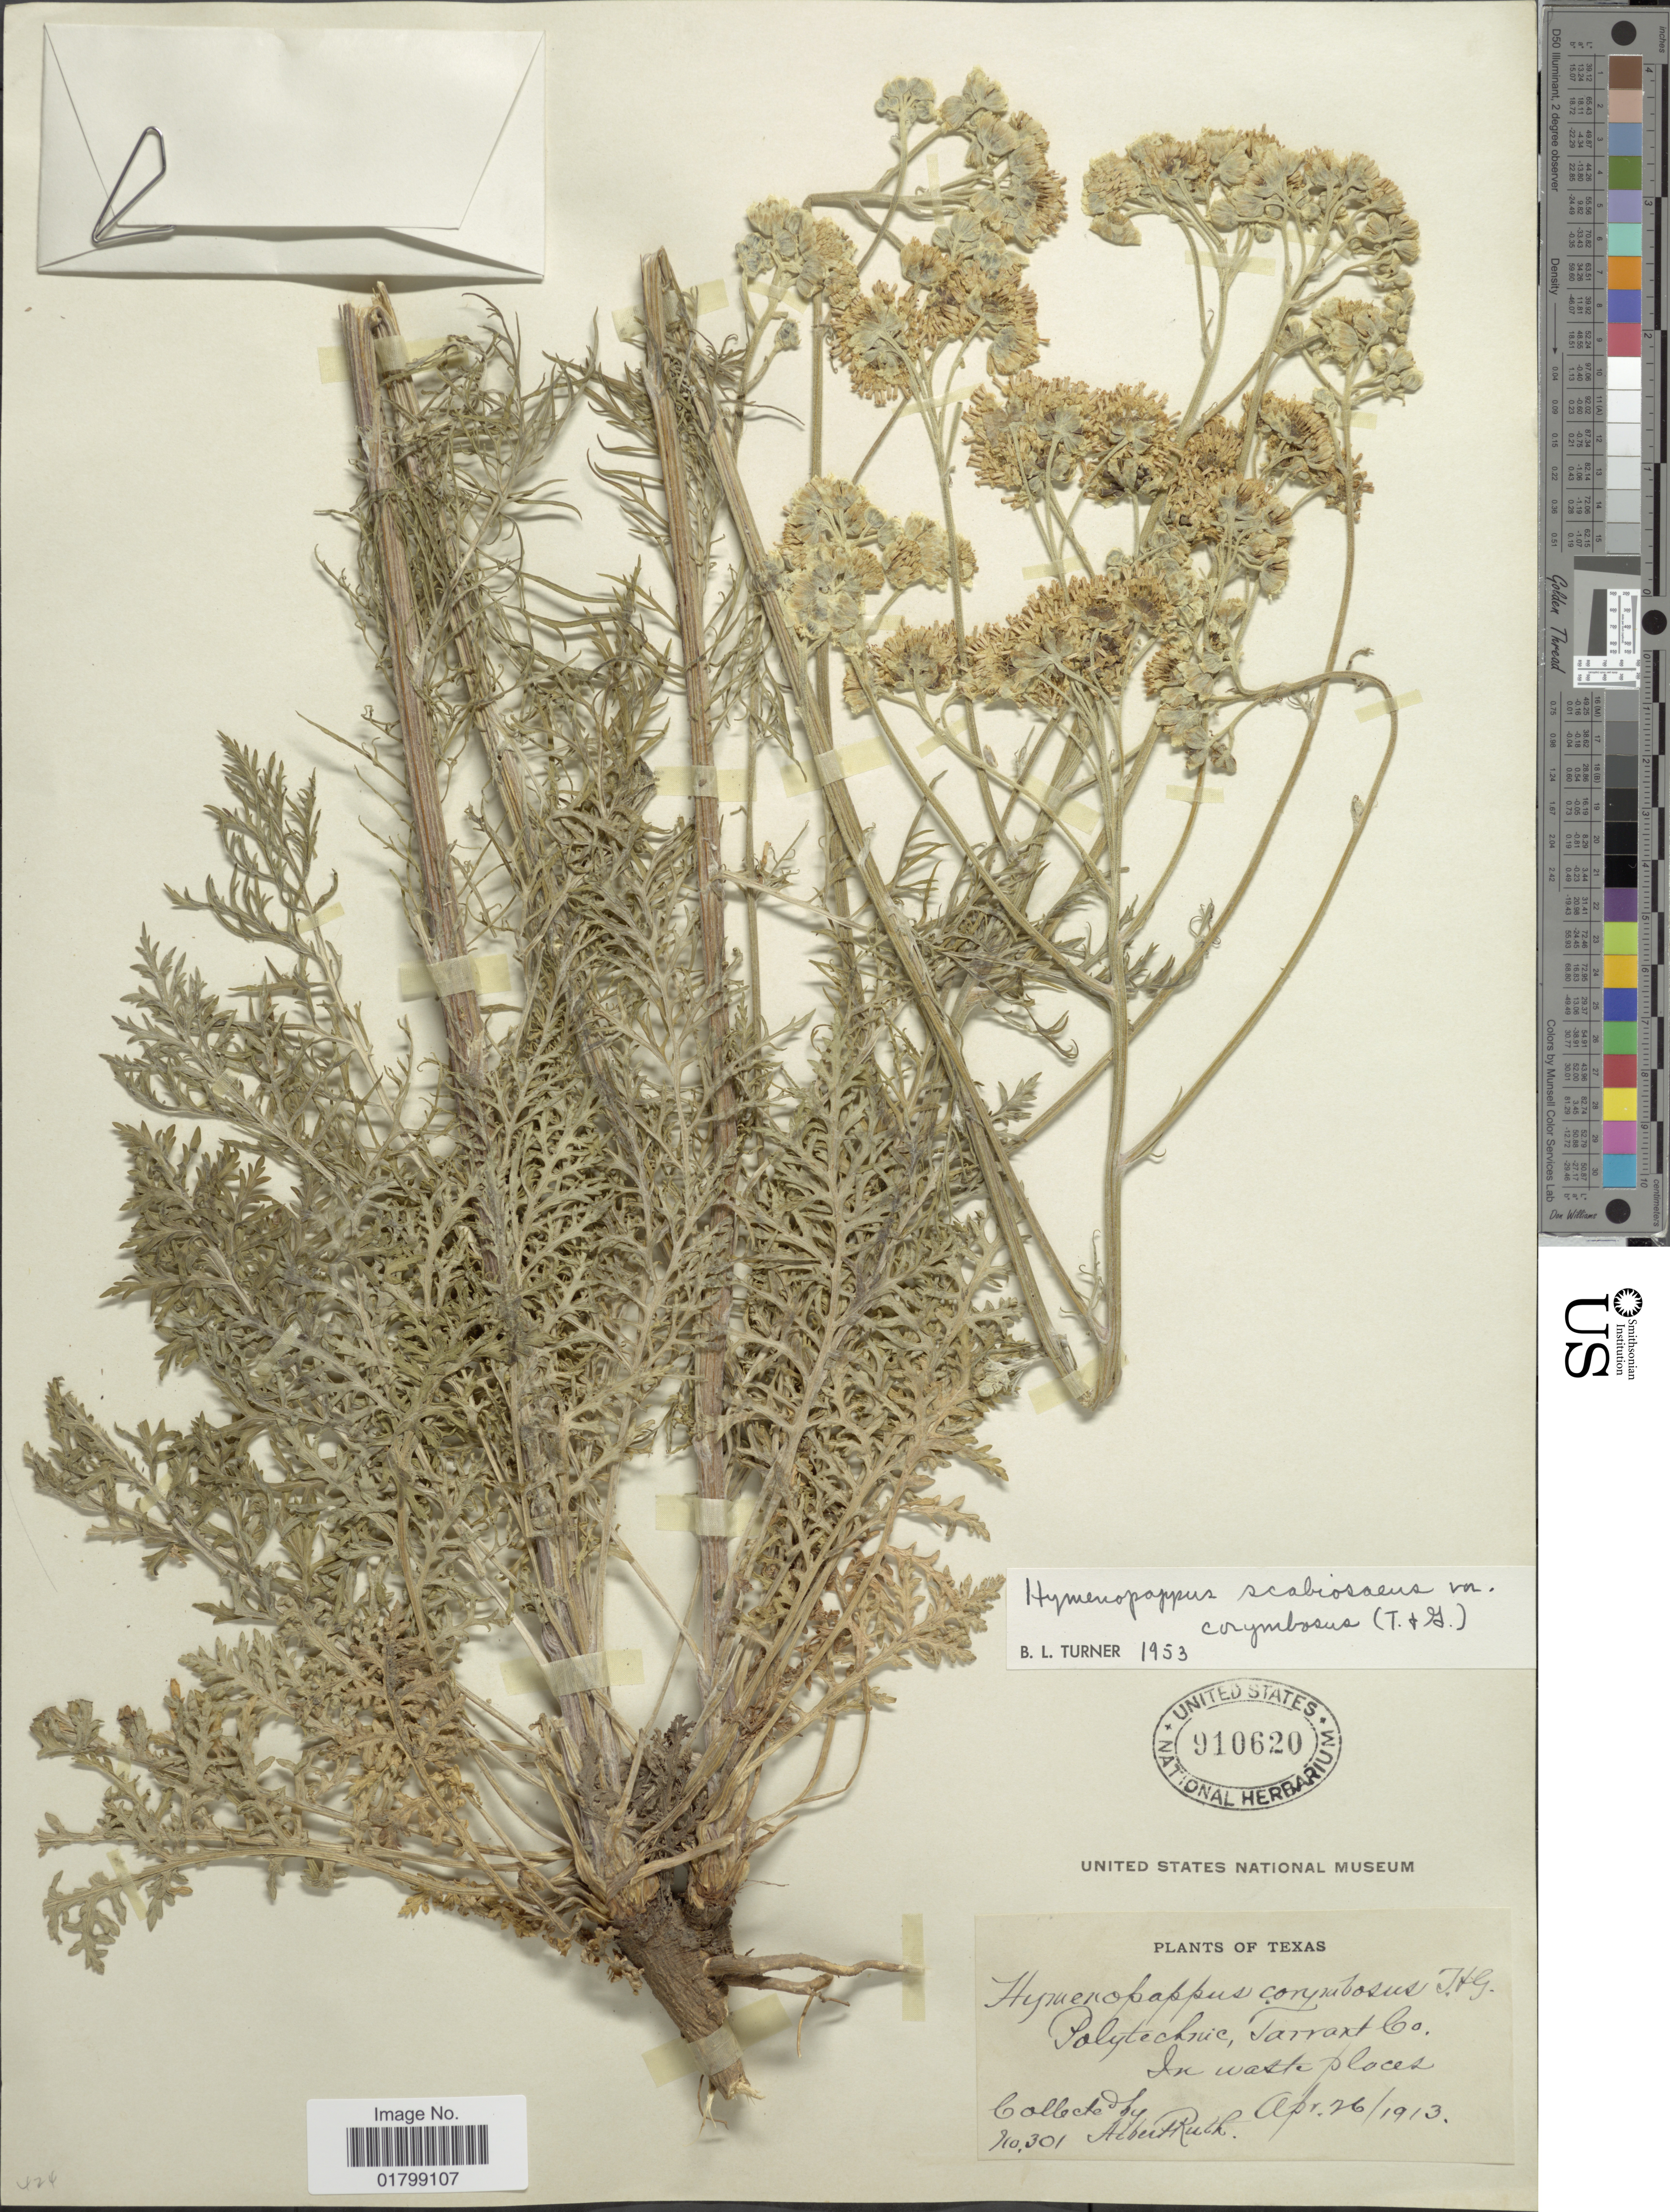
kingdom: Plantae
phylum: Tracheophyta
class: Magnoliopsida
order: Asterales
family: Asteraceae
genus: Hymenopappus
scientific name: Hymenopappus scabiosaeus var. corymbosus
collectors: A. Ruth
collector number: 301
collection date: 1913-04-26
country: United States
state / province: Texas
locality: Tarrant Co.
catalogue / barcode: US 910620